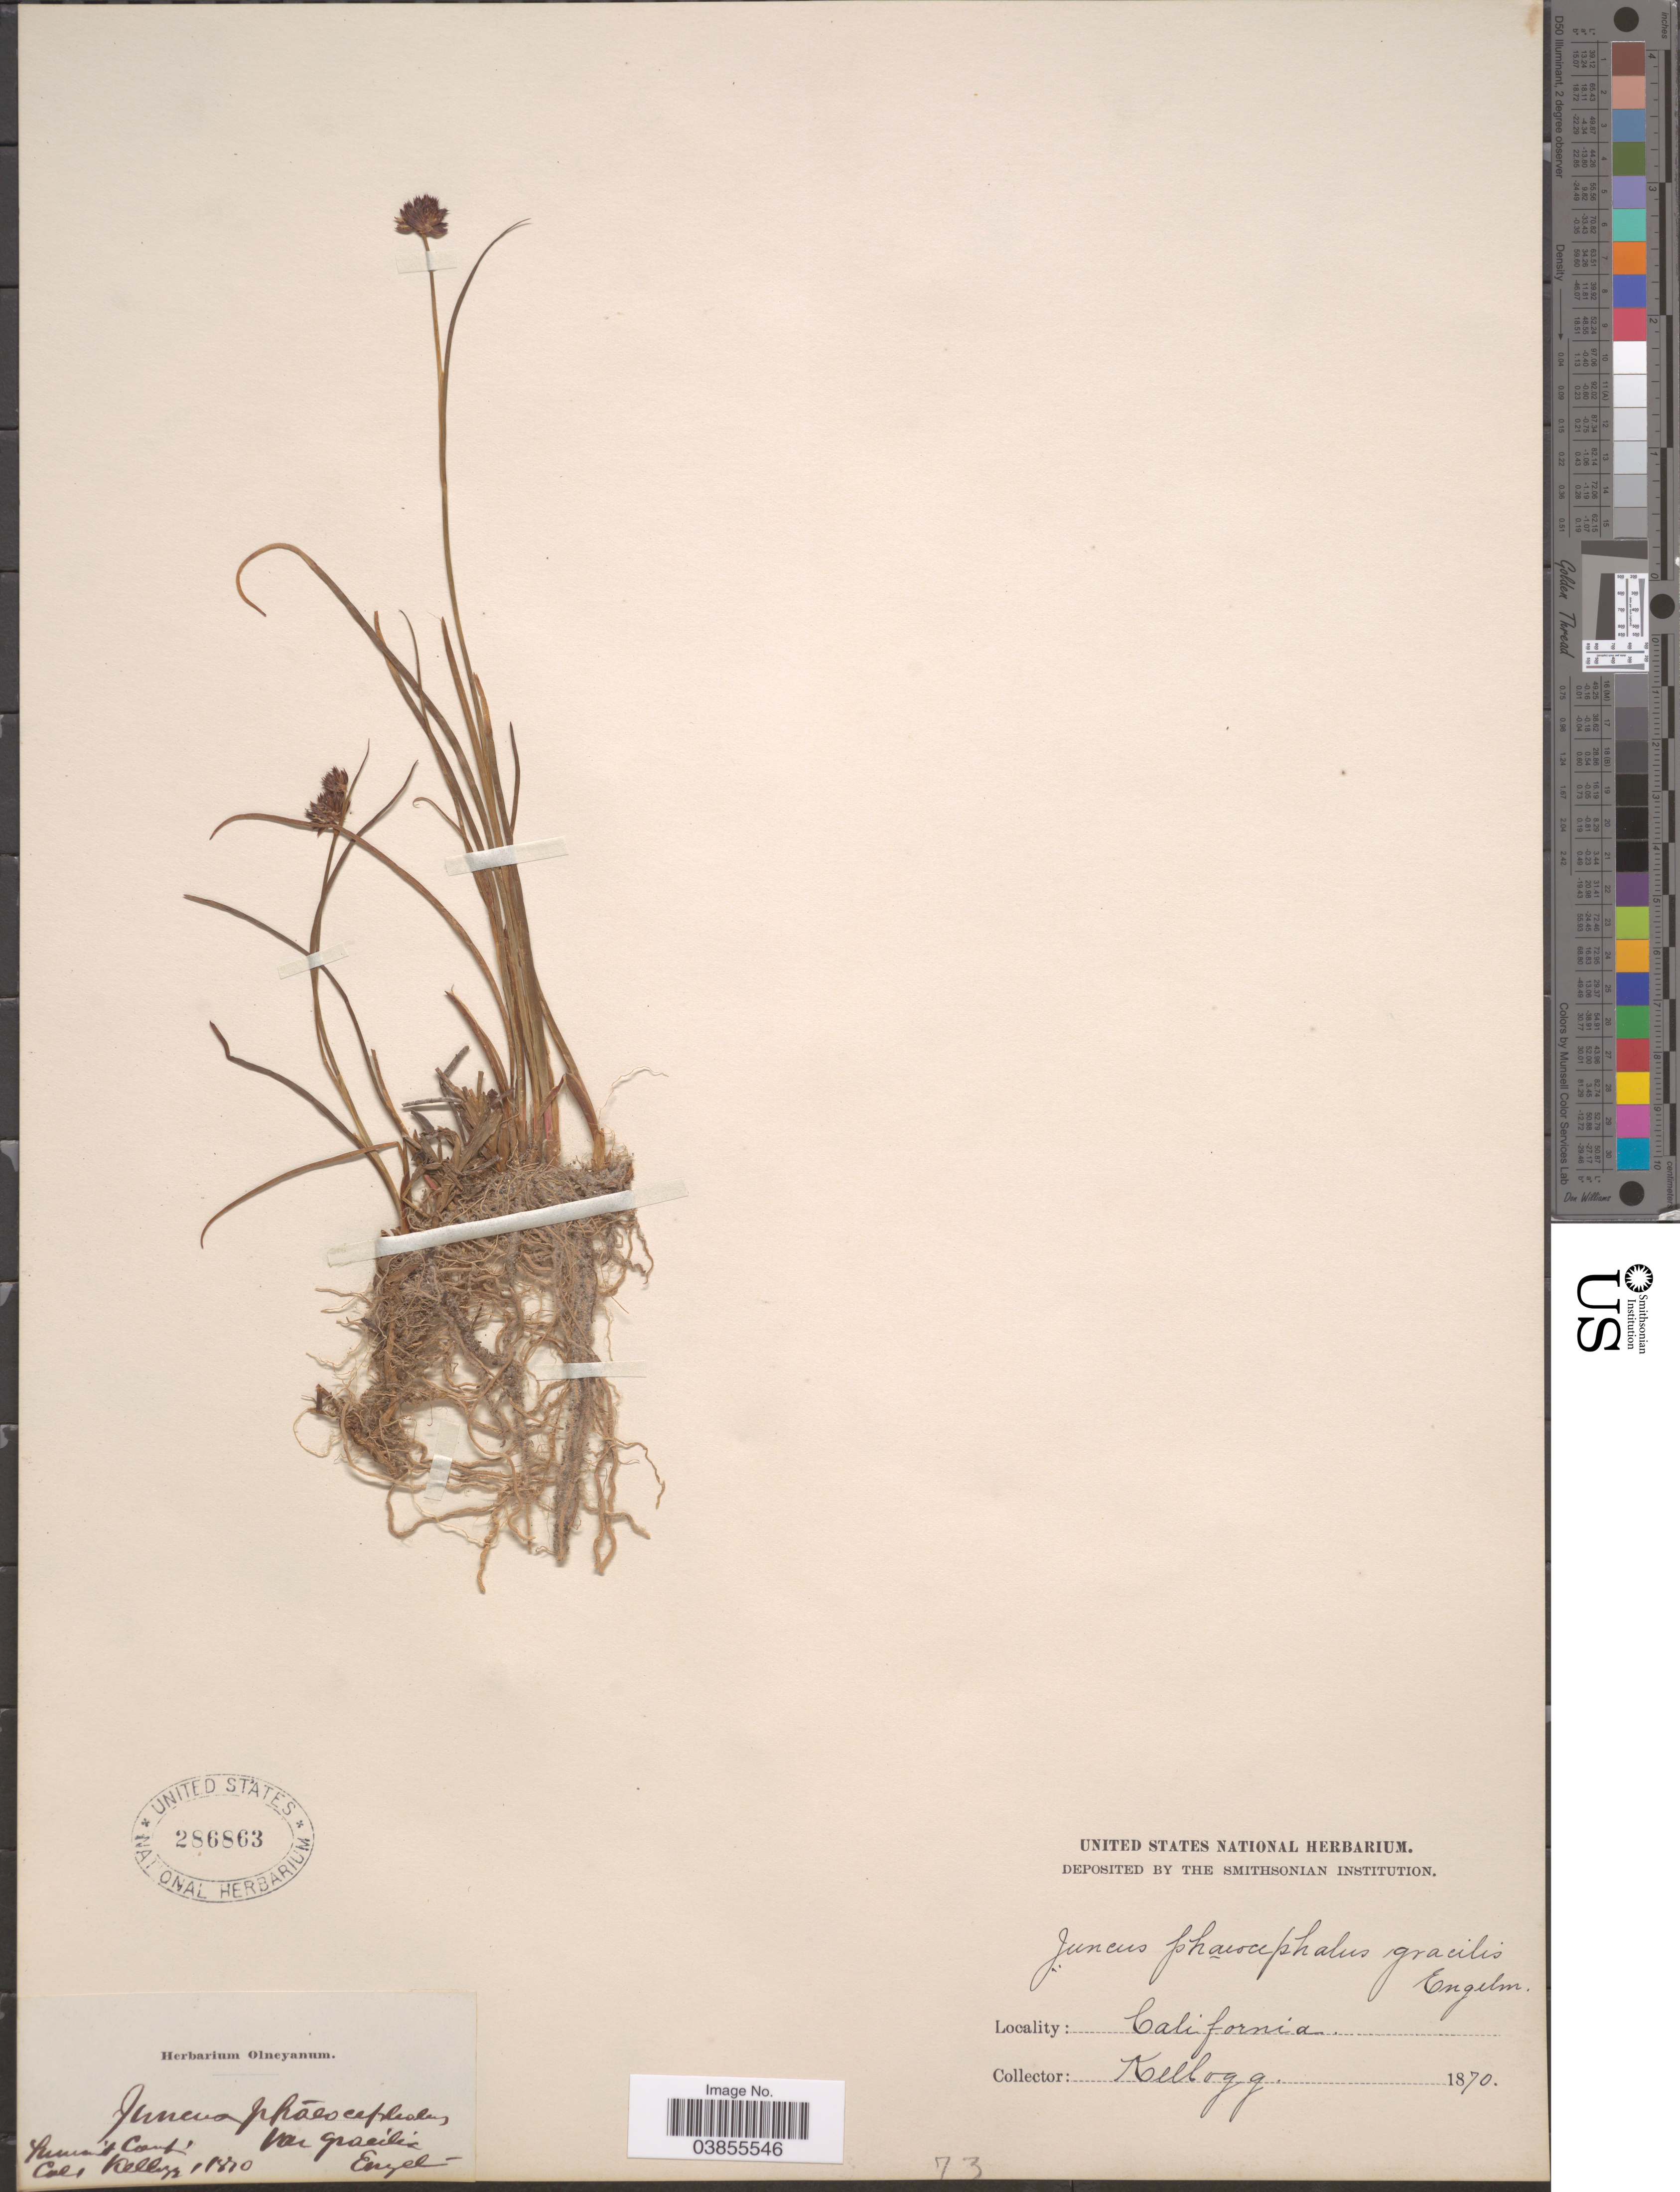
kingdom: Plantae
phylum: Tracheophyta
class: Liliopsida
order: Poales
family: Juncaceae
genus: Juncus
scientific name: Juncus nevadensis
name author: S. Watson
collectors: -- Kellogg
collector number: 73 ?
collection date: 1870-01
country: United States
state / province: California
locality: Summit Camp.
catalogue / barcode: US 286863